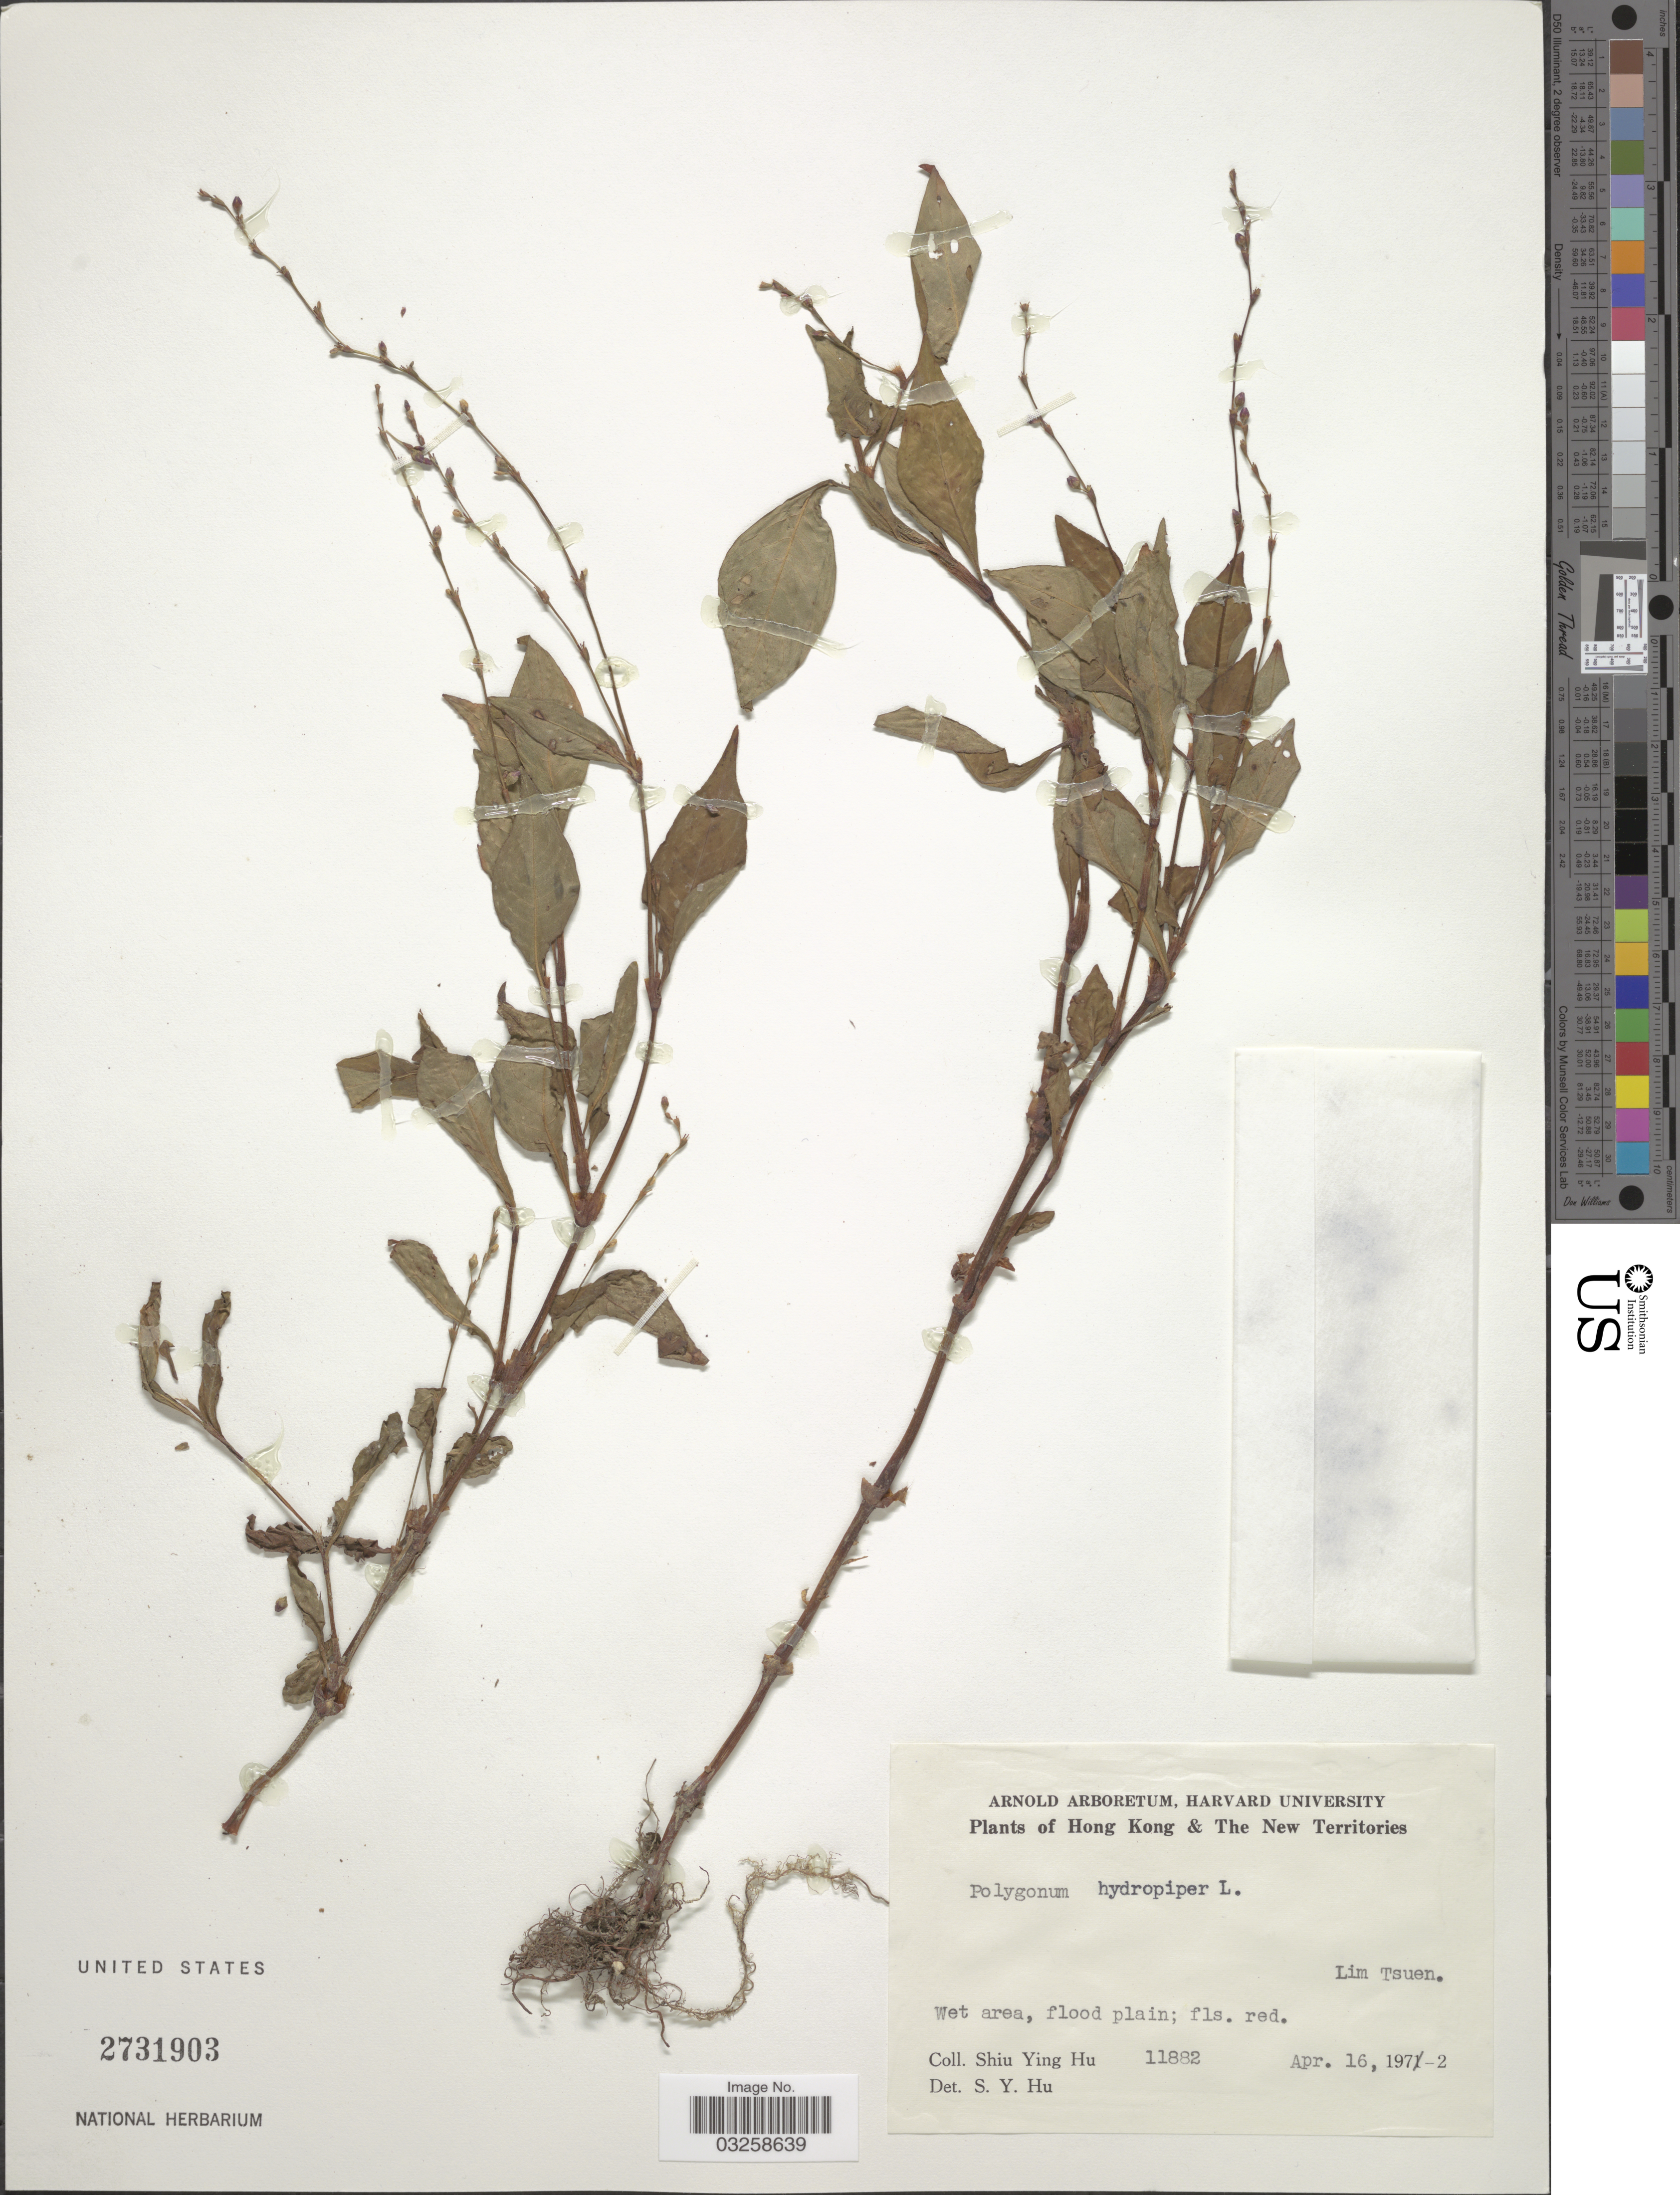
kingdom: Plantae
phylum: Tracheophyta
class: Magnoliopsida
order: Caryophyllales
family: Polygonaceae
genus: Polygonum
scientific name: Polygonum hydropiper var. hydropiper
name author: L.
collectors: S. Y. Hu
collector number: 11882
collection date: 1972-04-16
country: China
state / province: Hong Kong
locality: Hong Kong & The New Territories. Lim Tsuen.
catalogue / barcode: US 2731903